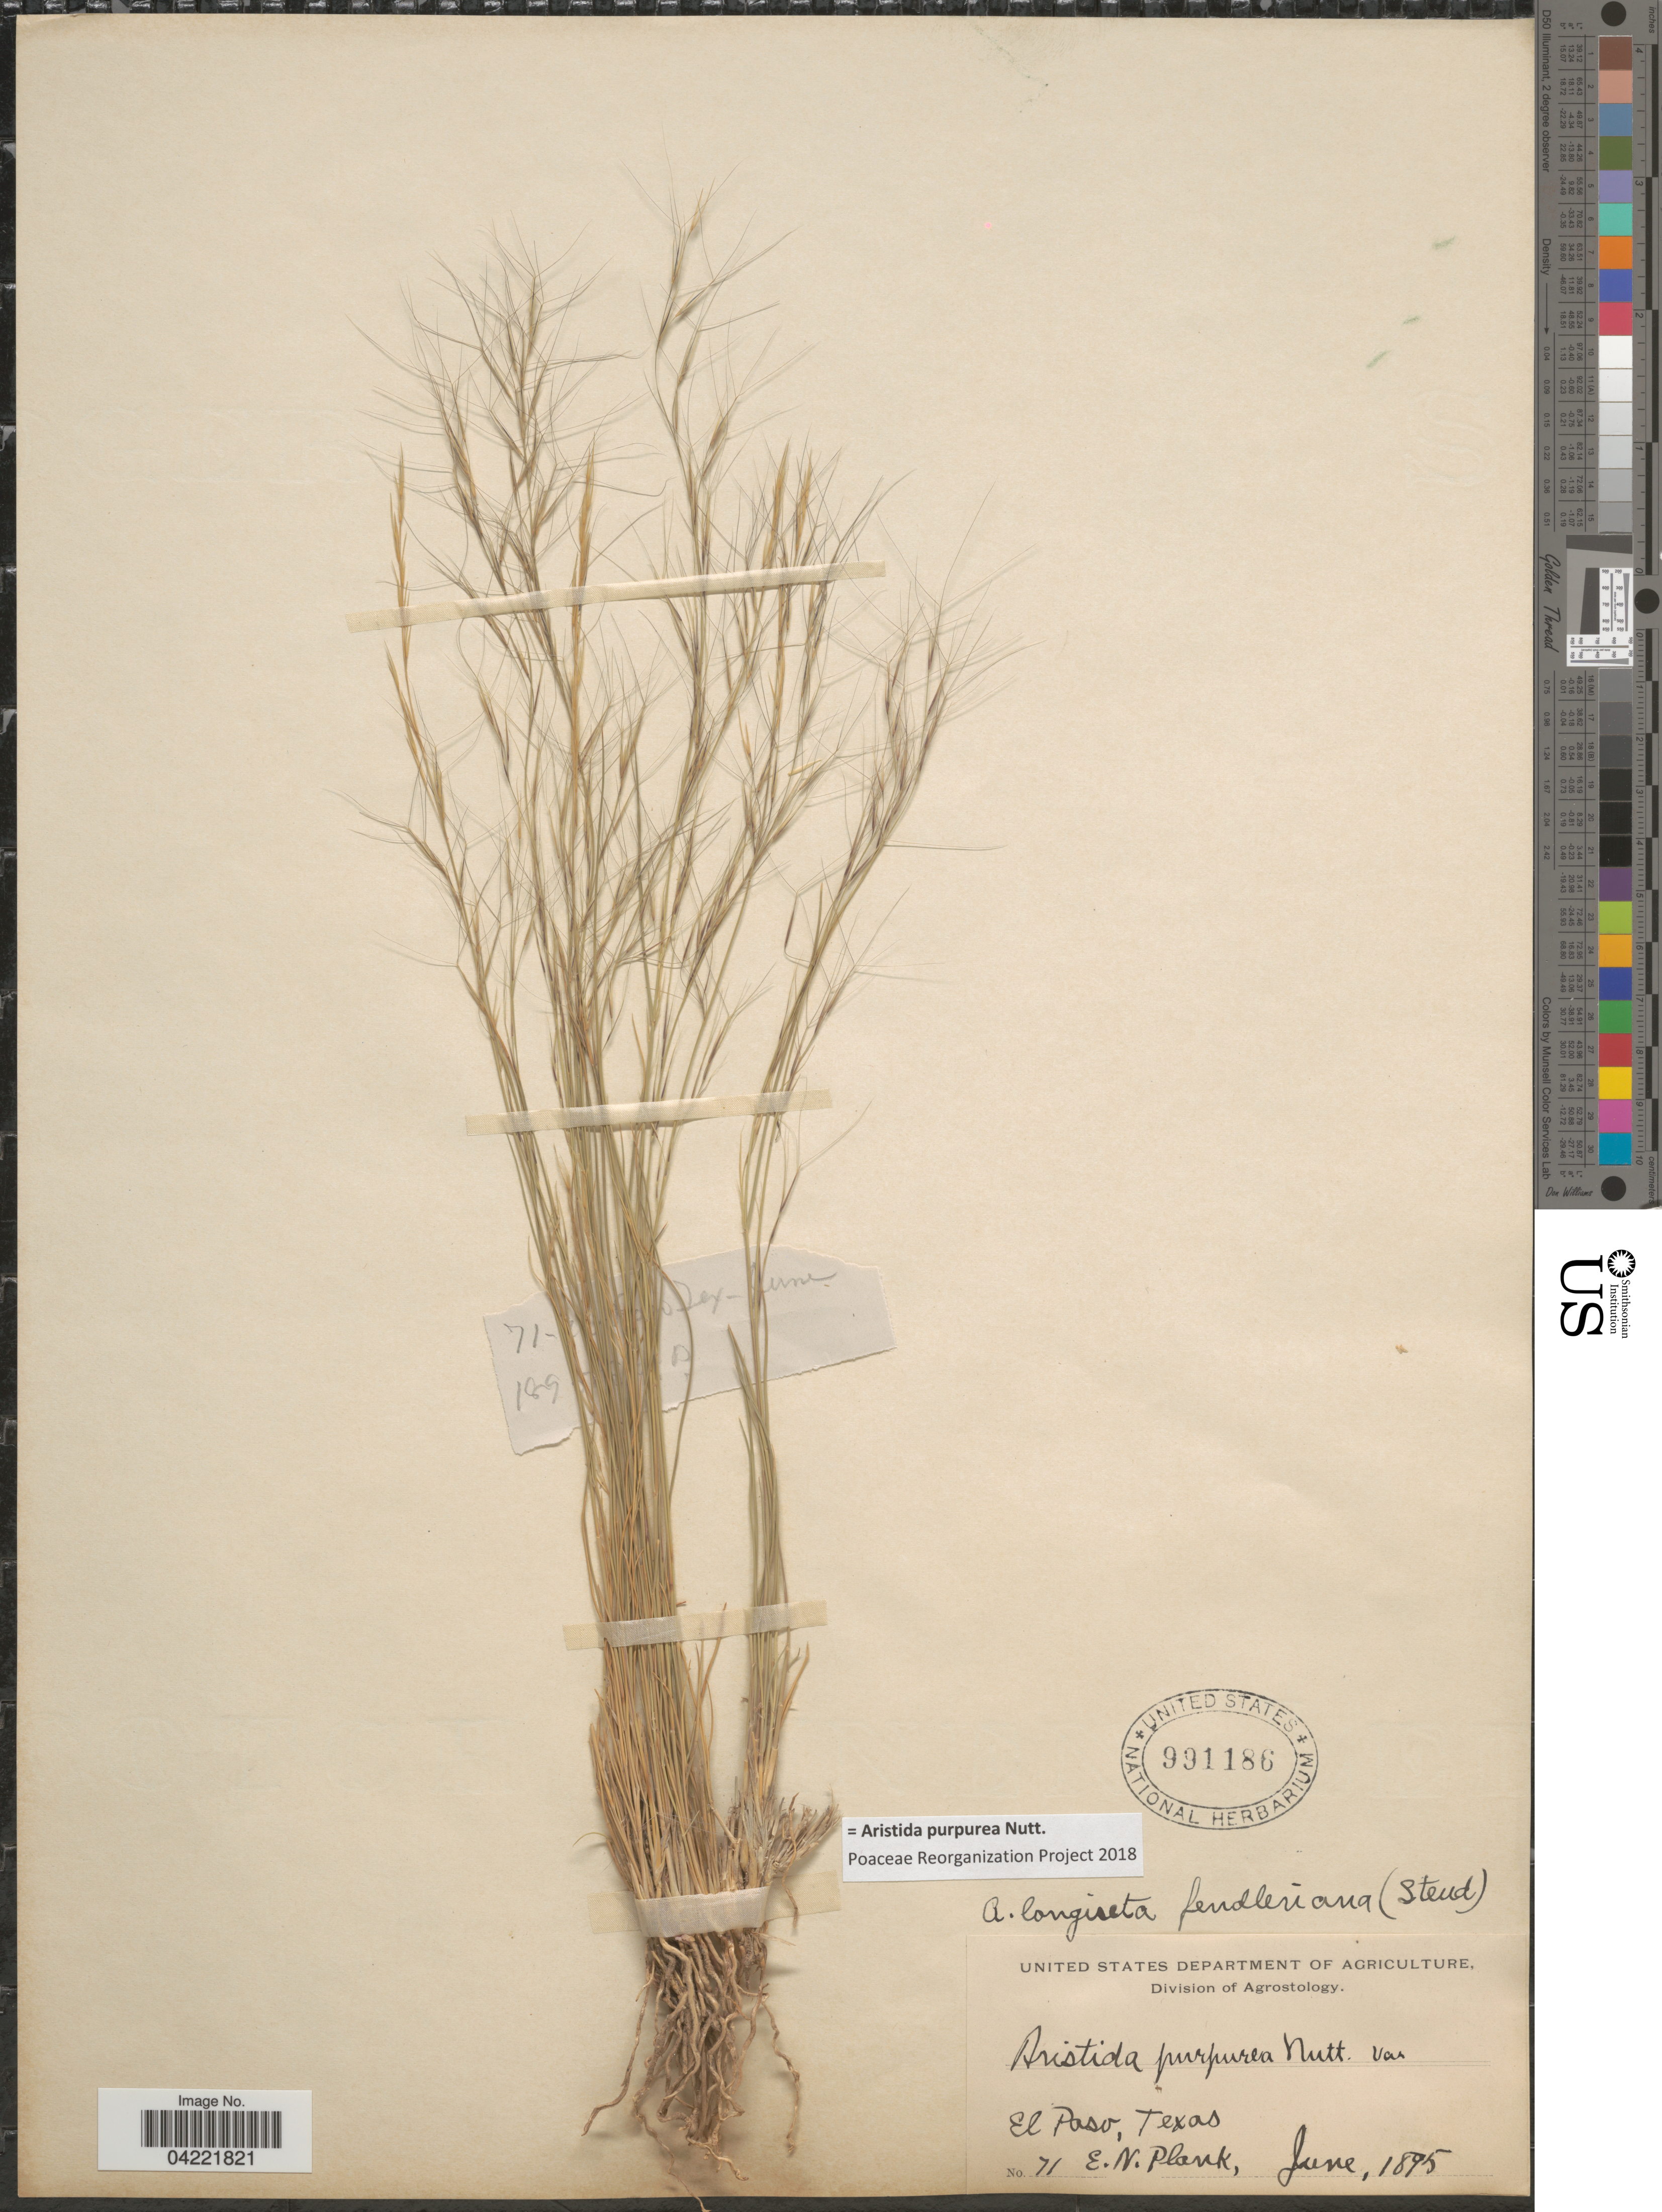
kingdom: Plantae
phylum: Tracheophyta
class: Liliopsida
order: Poales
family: Poaceae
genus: Aristida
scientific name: Aristida purpurea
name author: Nutt.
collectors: E. Plank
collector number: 71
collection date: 1895-06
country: United States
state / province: Texas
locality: El Paso.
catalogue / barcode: US 991186